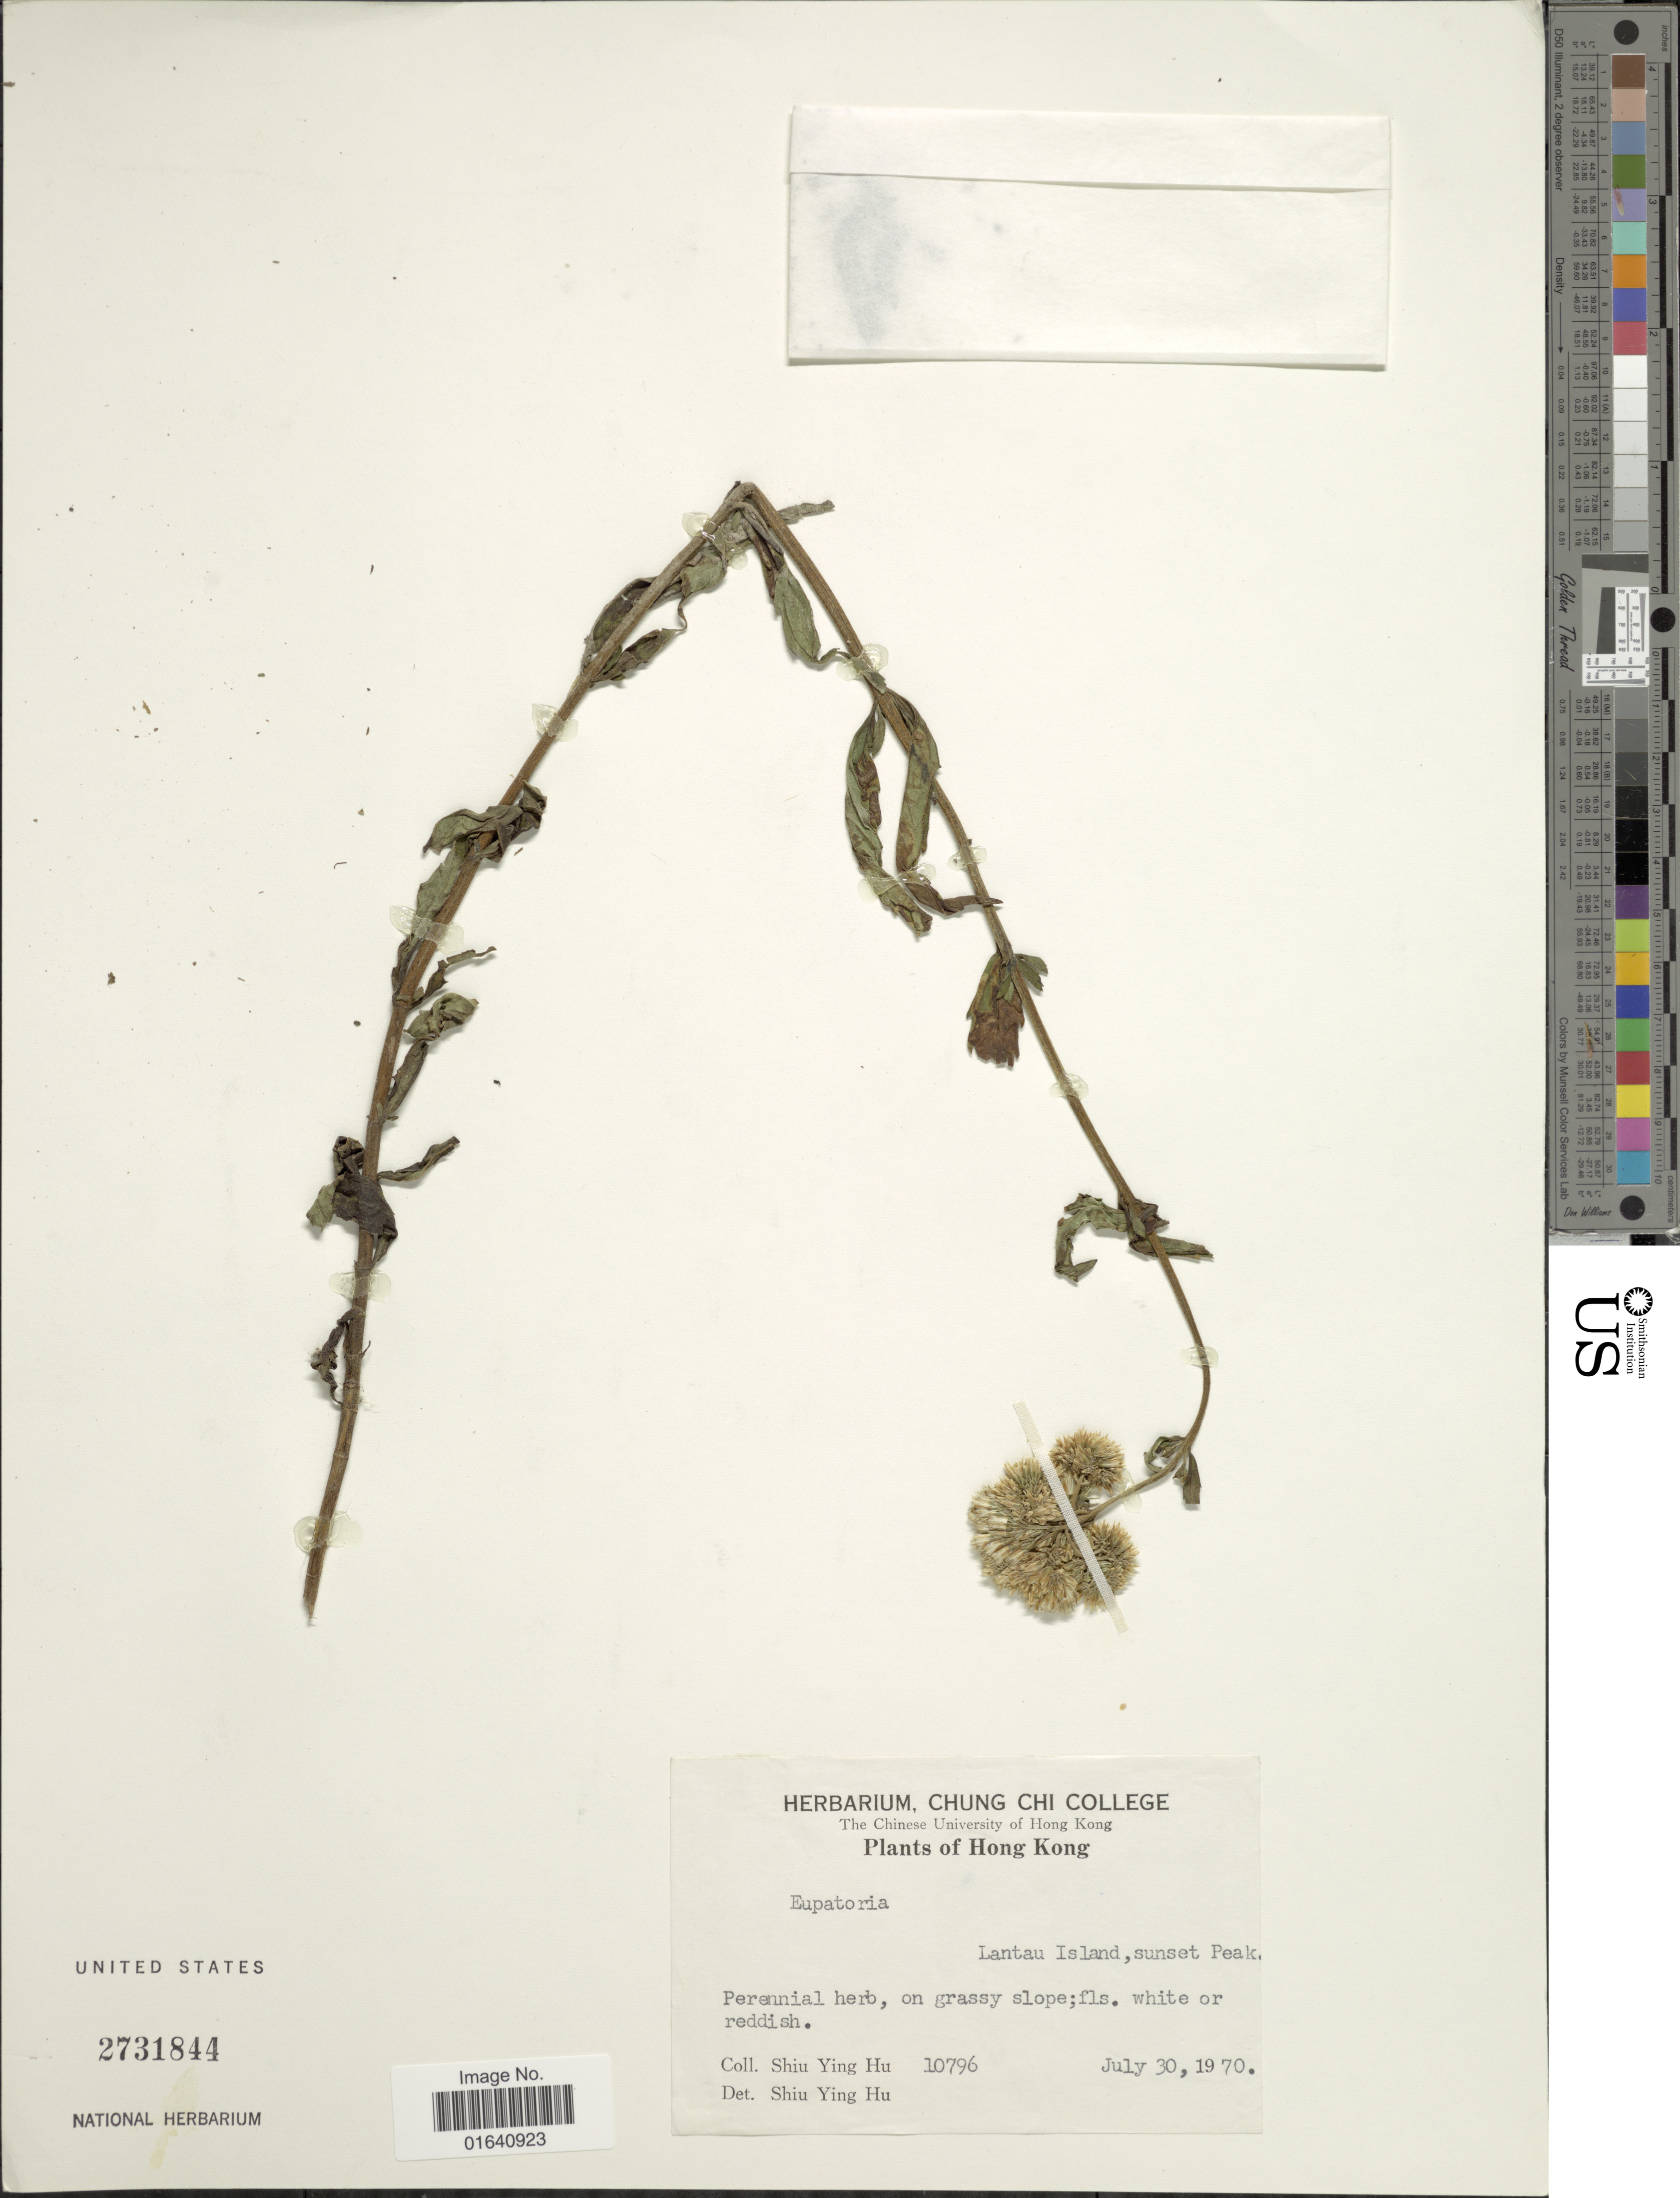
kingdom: Plantae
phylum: Tracheophyta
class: Magnoliopsida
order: Asterales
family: Asteraceae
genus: Eupatorium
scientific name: Eupatorium sp.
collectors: S. Y. Hu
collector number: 10796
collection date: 1970-07-30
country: China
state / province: Hong Kong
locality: Lantau Island, sunset Peak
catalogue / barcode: US 2731844